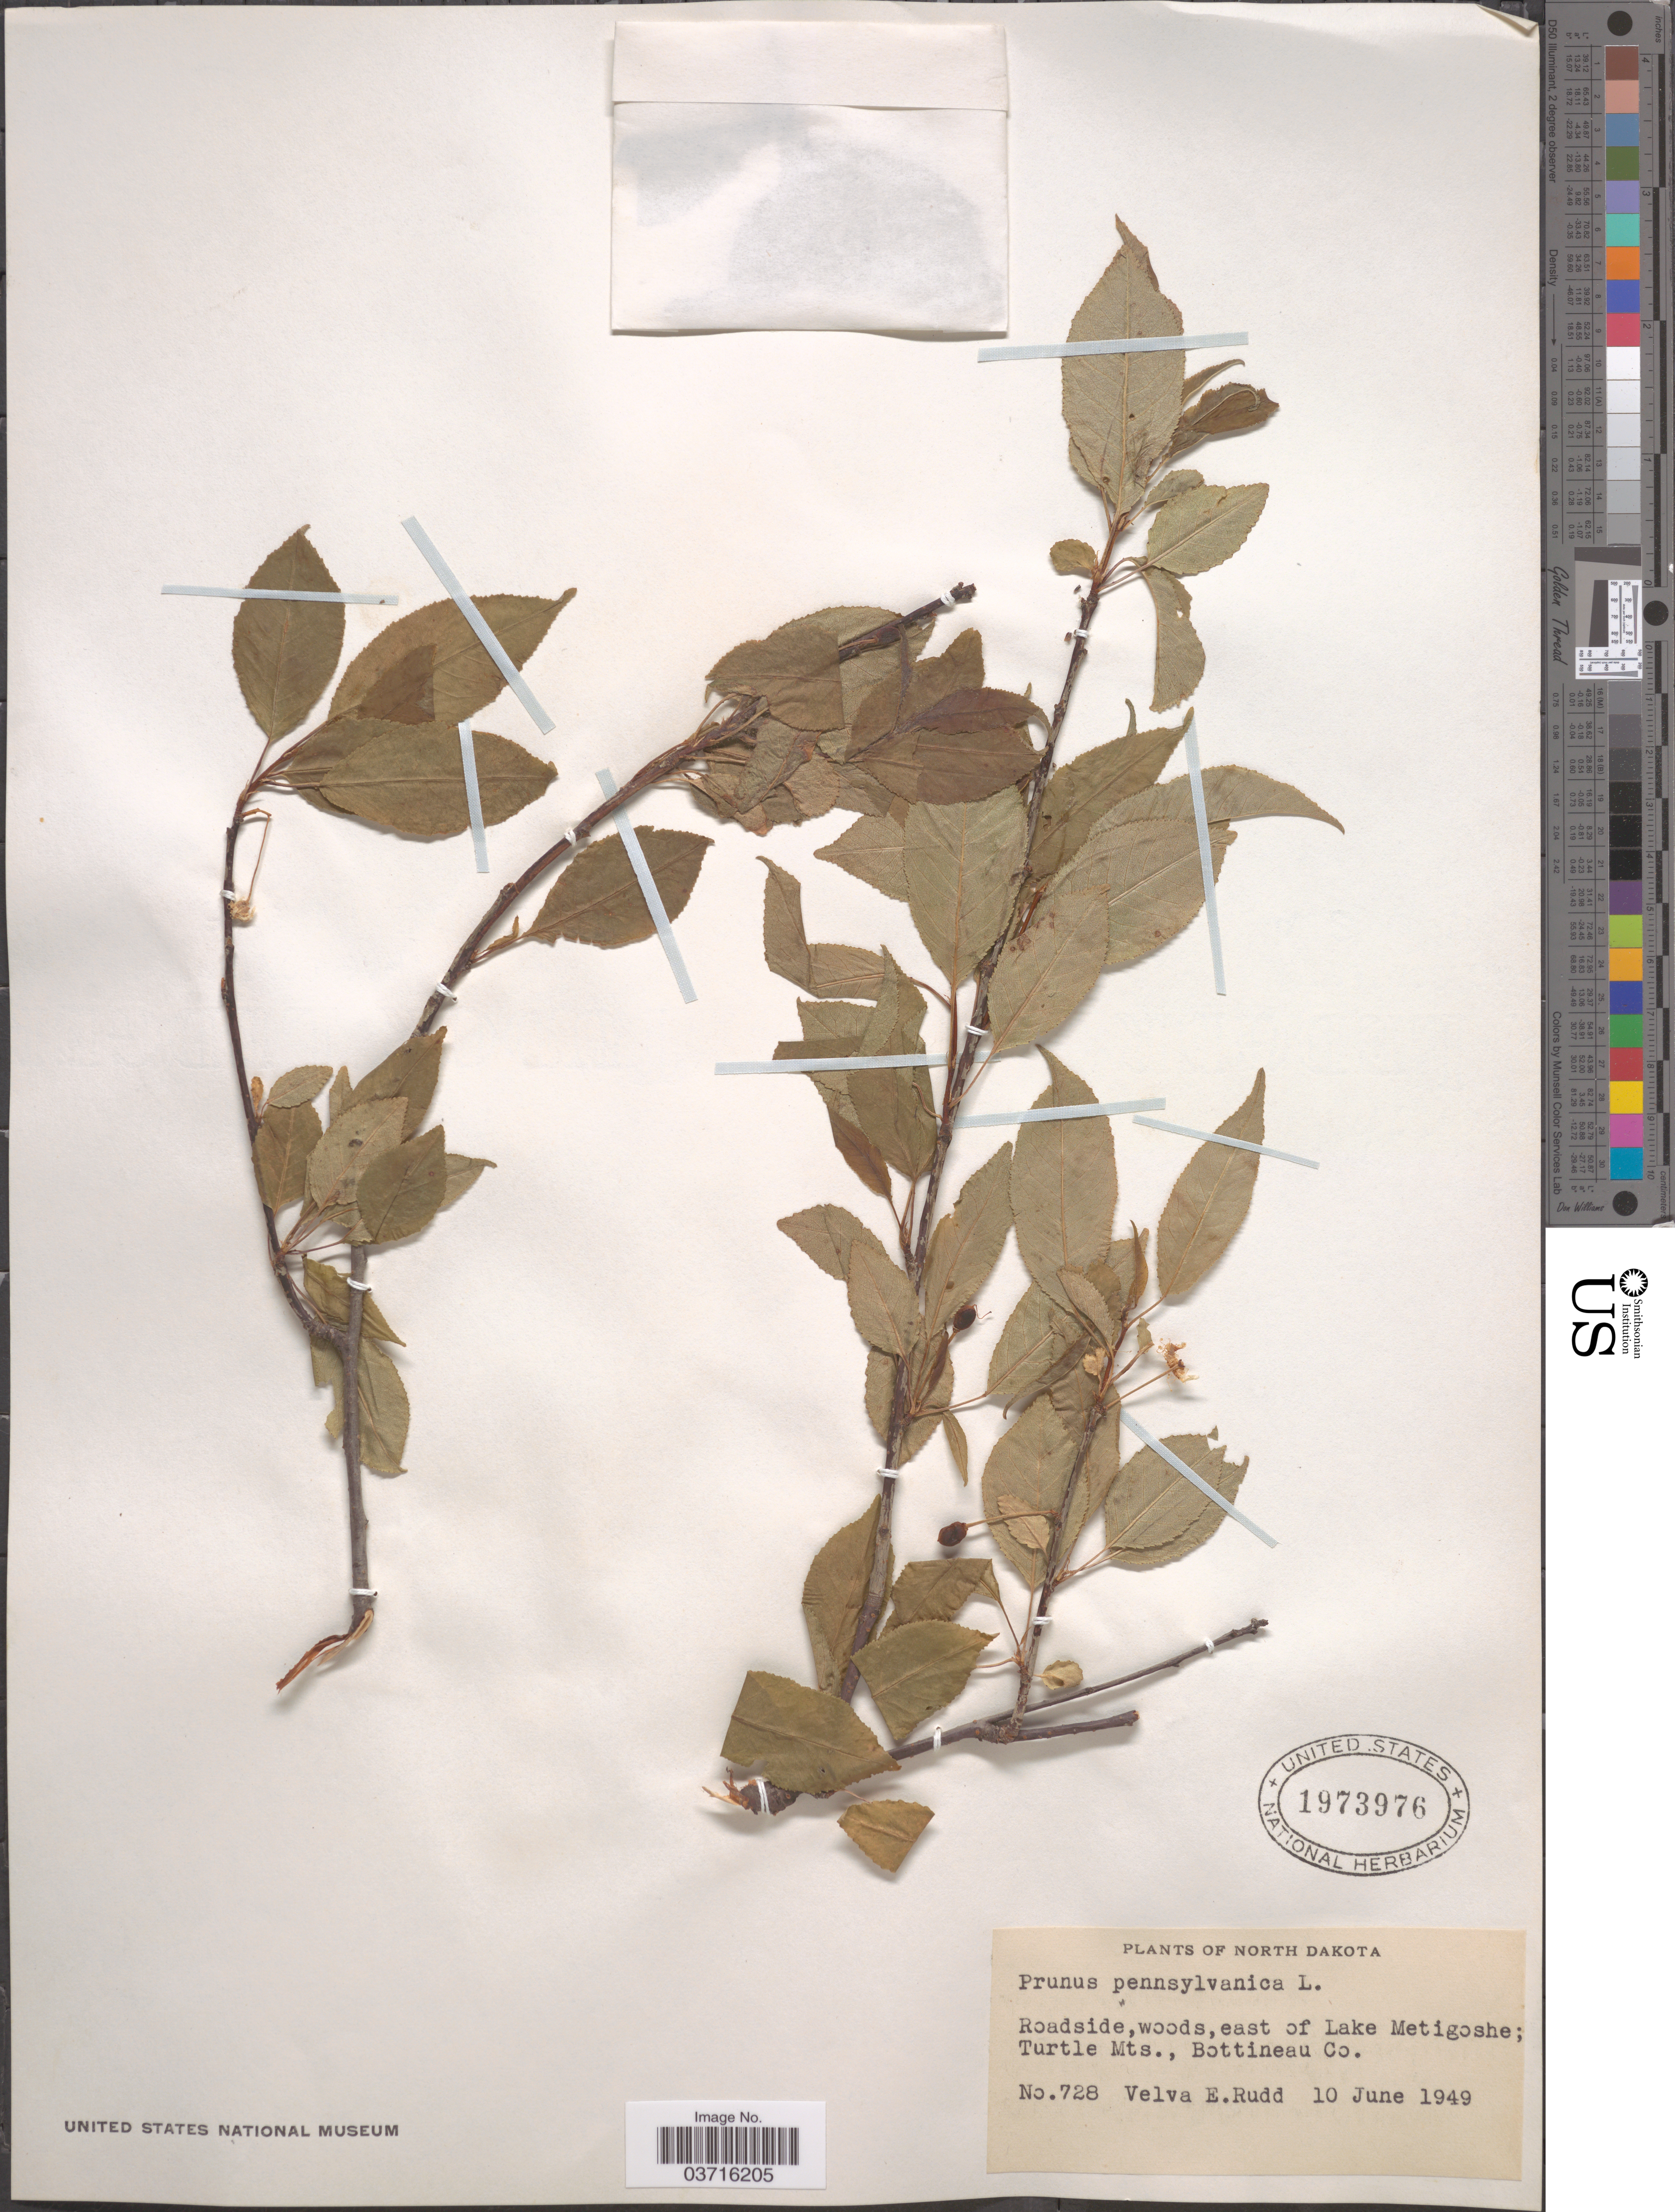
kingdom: Plantae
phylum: Tracheophyta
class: Magnoliopsida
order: Rosales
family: Rosaceae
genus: Prunus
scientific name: Prunus pensylvanica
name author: L. f.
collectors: V. E. Rudd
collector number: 728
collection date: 1949-06-10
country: United States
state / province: North Dakota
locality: Roadside, woods, east of Lake Metisgoshe; Turtle Mts., Bottineau Co.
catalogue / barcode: US 1973976